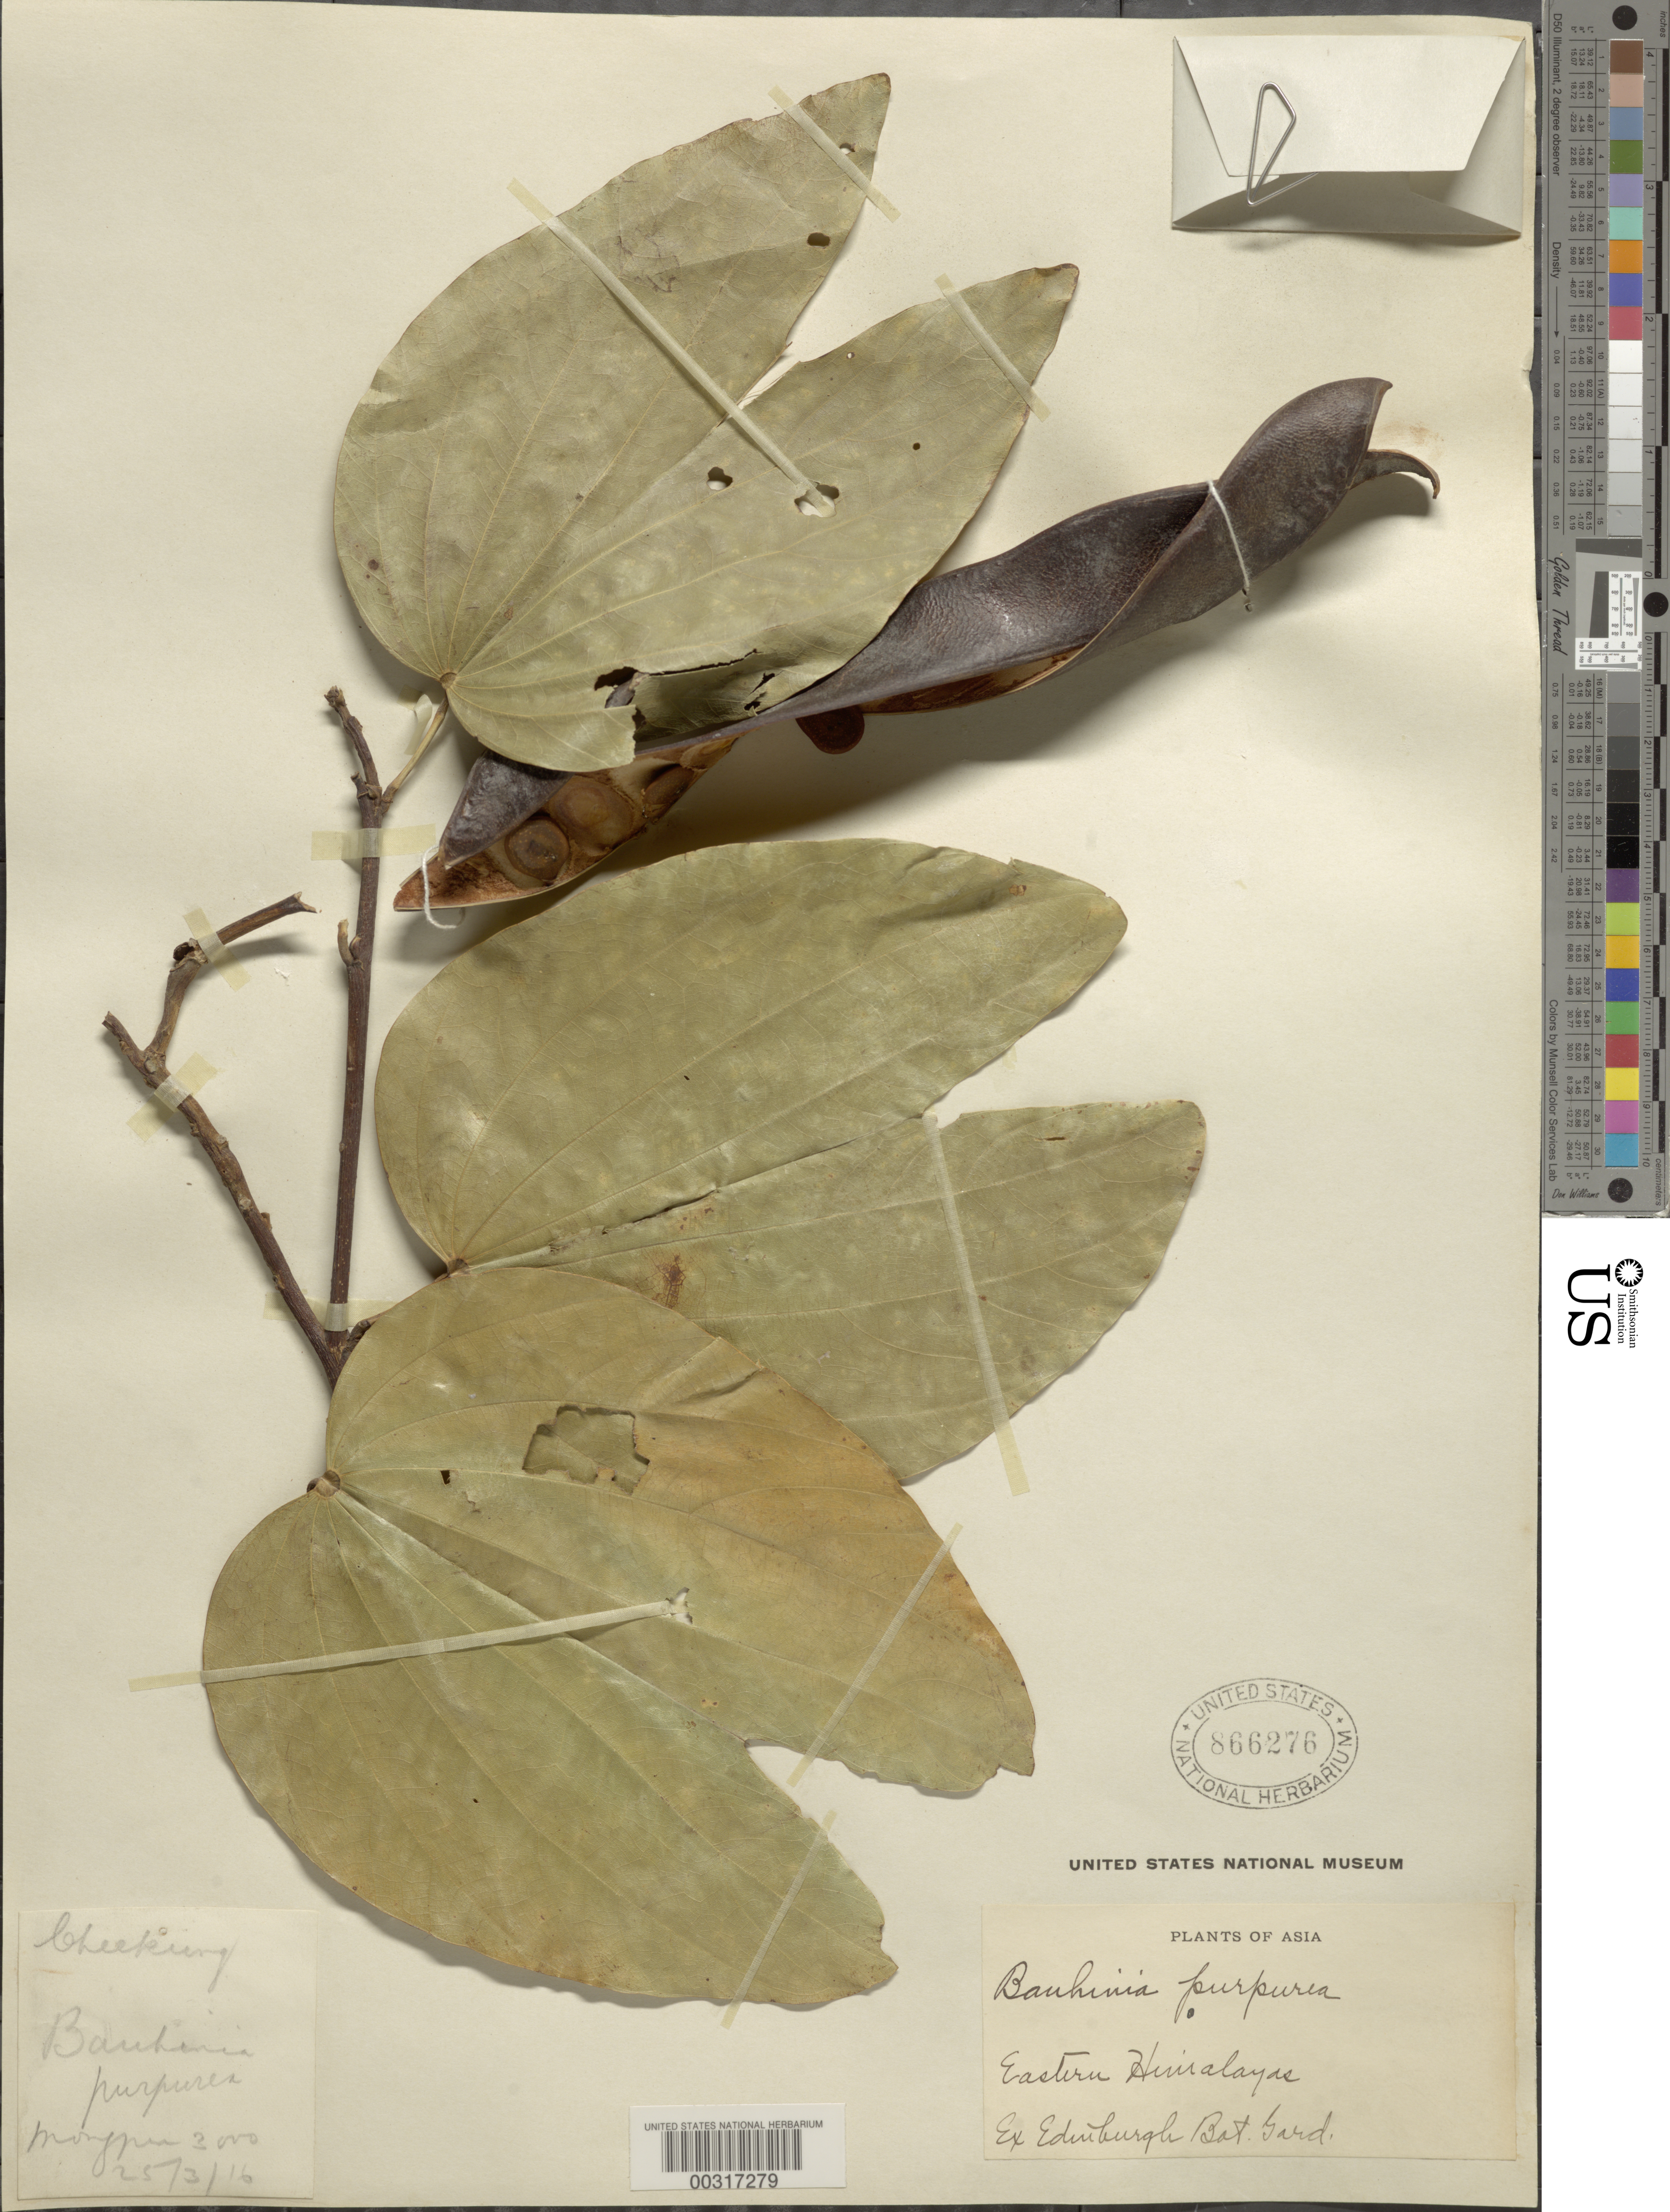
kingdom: Plantae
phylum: Tracheophyta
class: Magnoliopsida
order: Fabales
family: Fabaceae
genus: Bauhinia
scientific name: Bauhinia purpurea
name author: L.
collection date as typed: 25 Mar 1916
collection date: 1916-03-25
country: Nepal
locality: Chukung, eastern himalayas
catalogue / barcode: US 866276